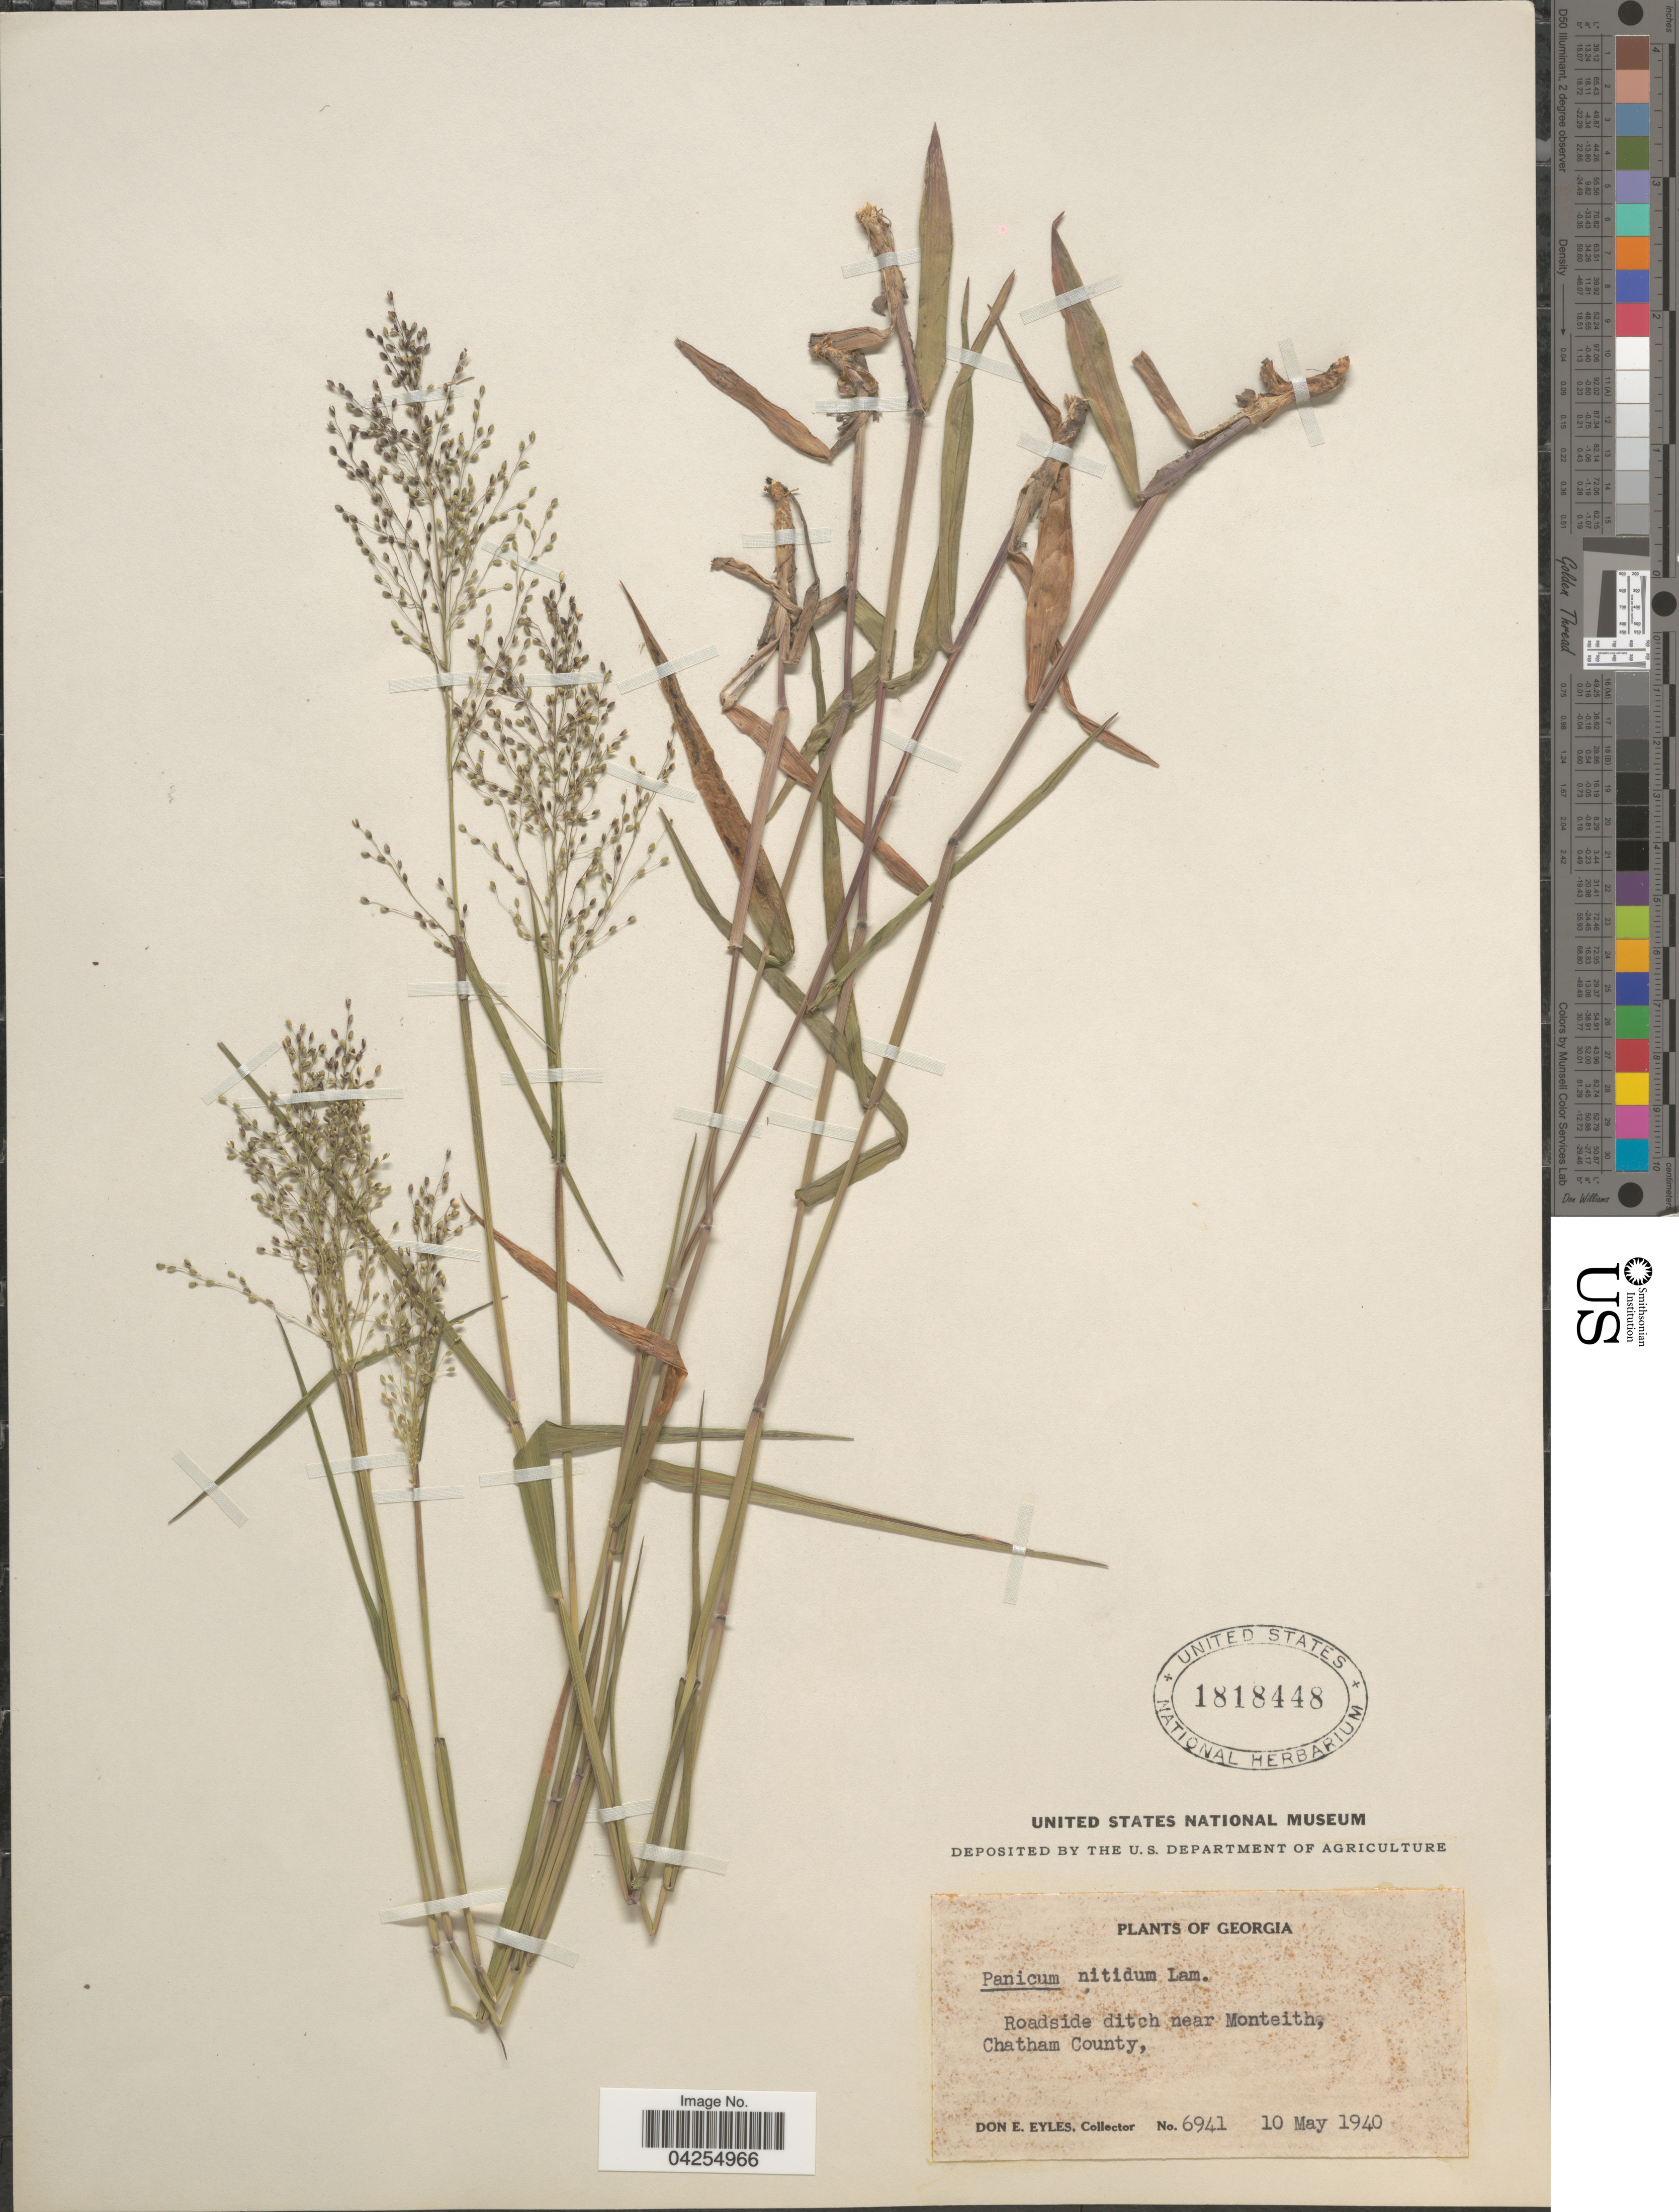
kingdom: Plantae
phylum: Tracheophyta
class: Liliopsida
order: Poales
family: Poaceae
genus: Dichanthelium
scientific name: Dichanthelium dichotomum var. dichotomum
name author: (L.) Gould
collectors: D. Eyles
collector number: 6941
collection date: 1940-05-10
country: United States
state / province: Georgia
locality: Roadside ditch near Monteith, Chatham County.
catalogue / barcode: US 1818448